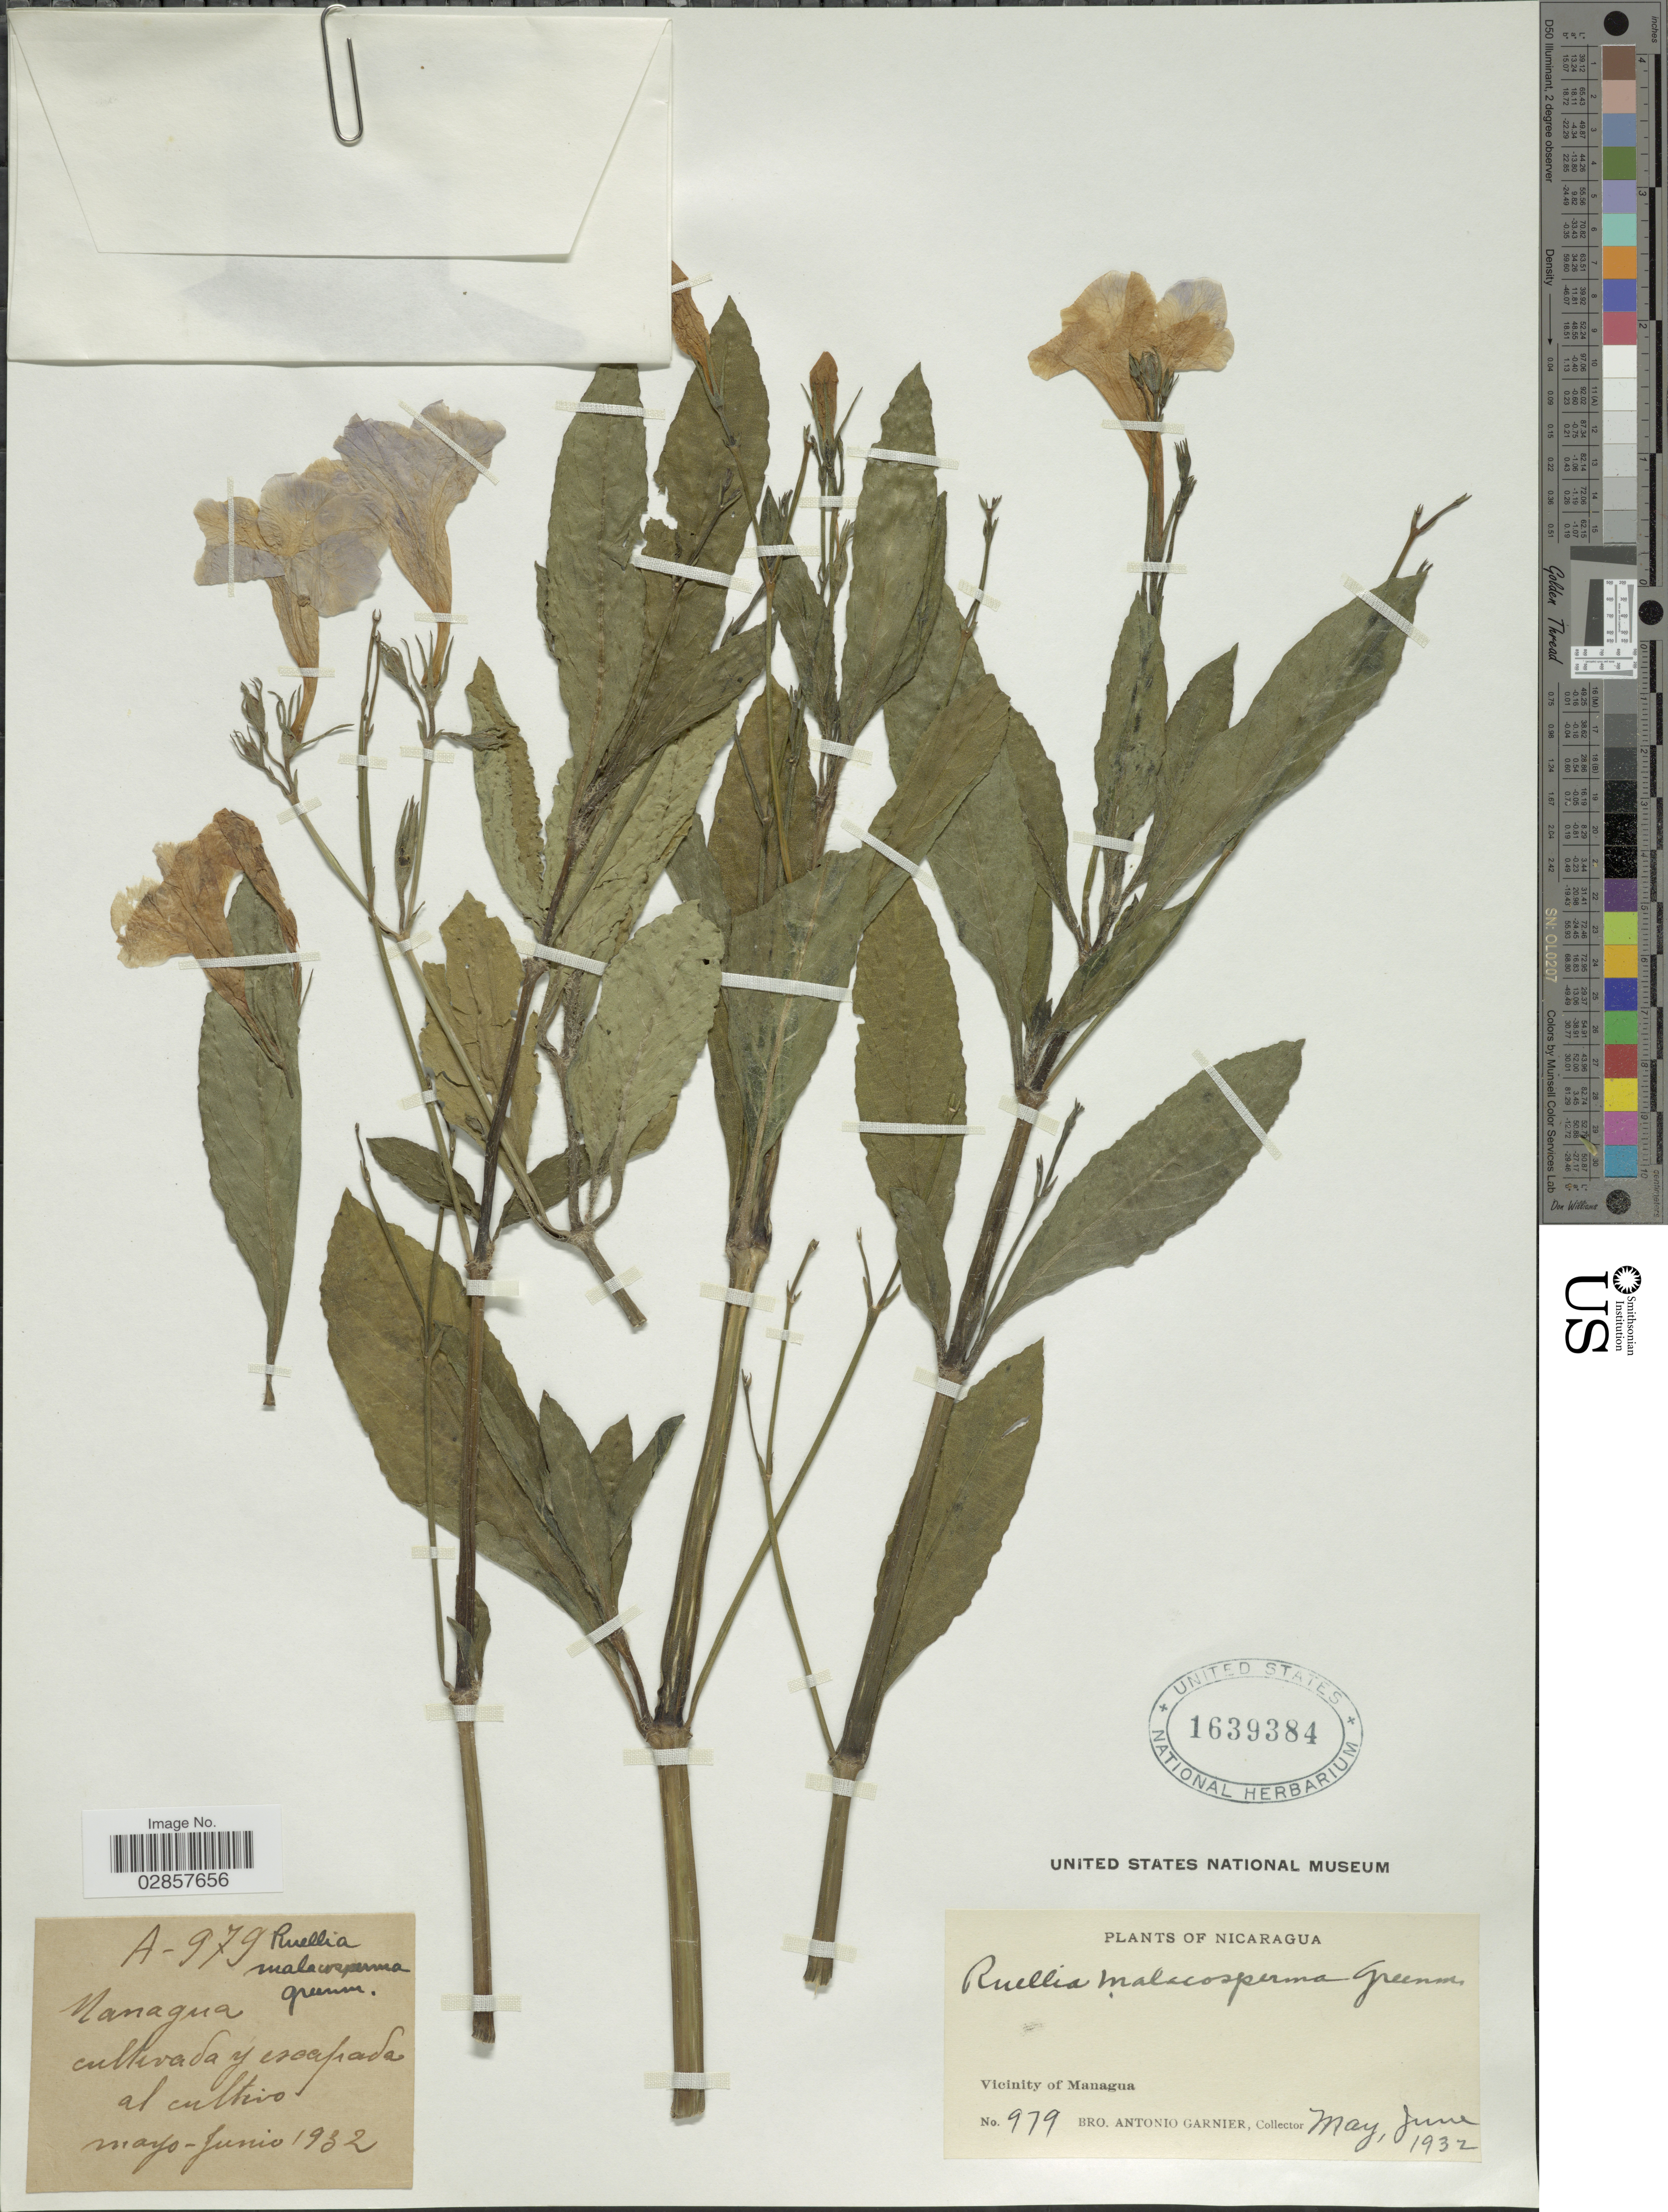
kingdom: Plantae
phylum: Tracheophyta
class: Magnoliopsida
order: Lamiales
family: Acanthaceae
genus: Ruellia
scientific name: Ruellia malacosperma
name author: Greenm.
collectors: Bro. A. Garnier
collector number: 979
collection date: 1932-05/1932-06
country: Nicaragua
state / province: Managua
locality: Vicinity of Managua.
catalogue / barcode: US 1639384